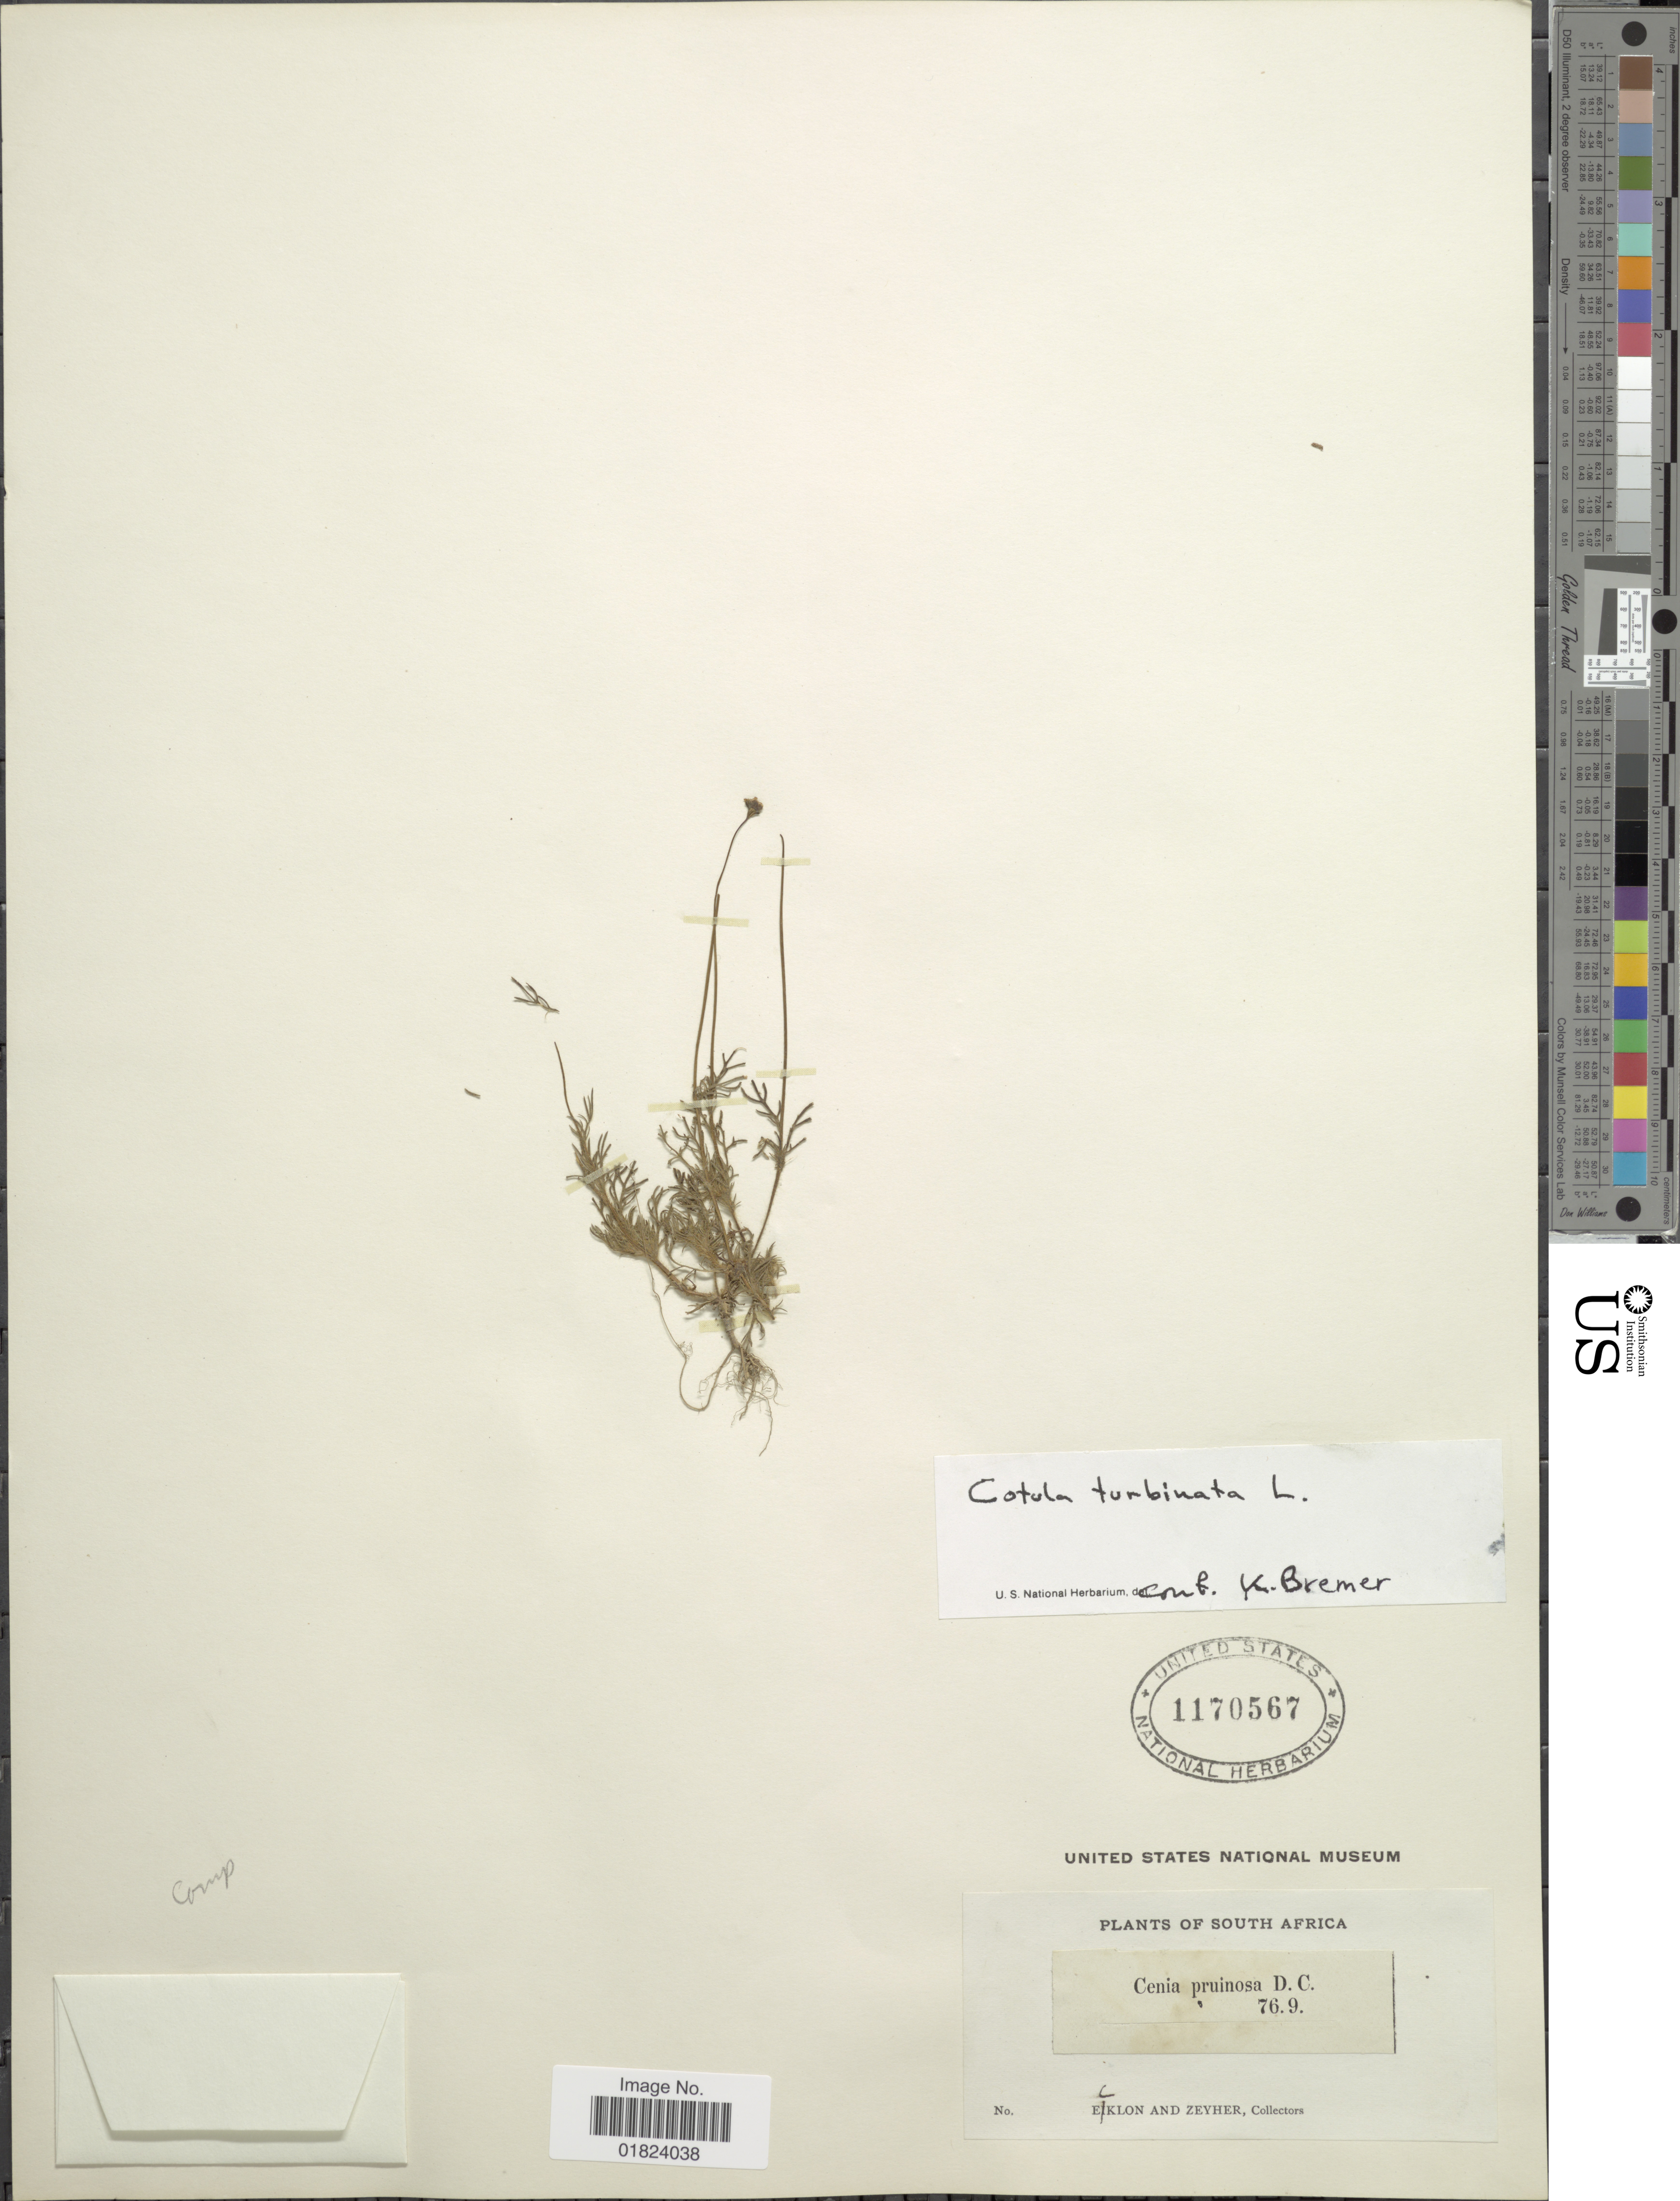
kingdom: Plantae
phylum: Tracheophyta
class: Magnoliopsida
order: Asterales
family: Asteraceae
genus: Cotula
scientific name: Cotula turbinata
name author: L.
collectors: -. Ecklon & -. Zeyher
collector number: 76.9?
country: South Africa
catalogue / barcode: US 1170567